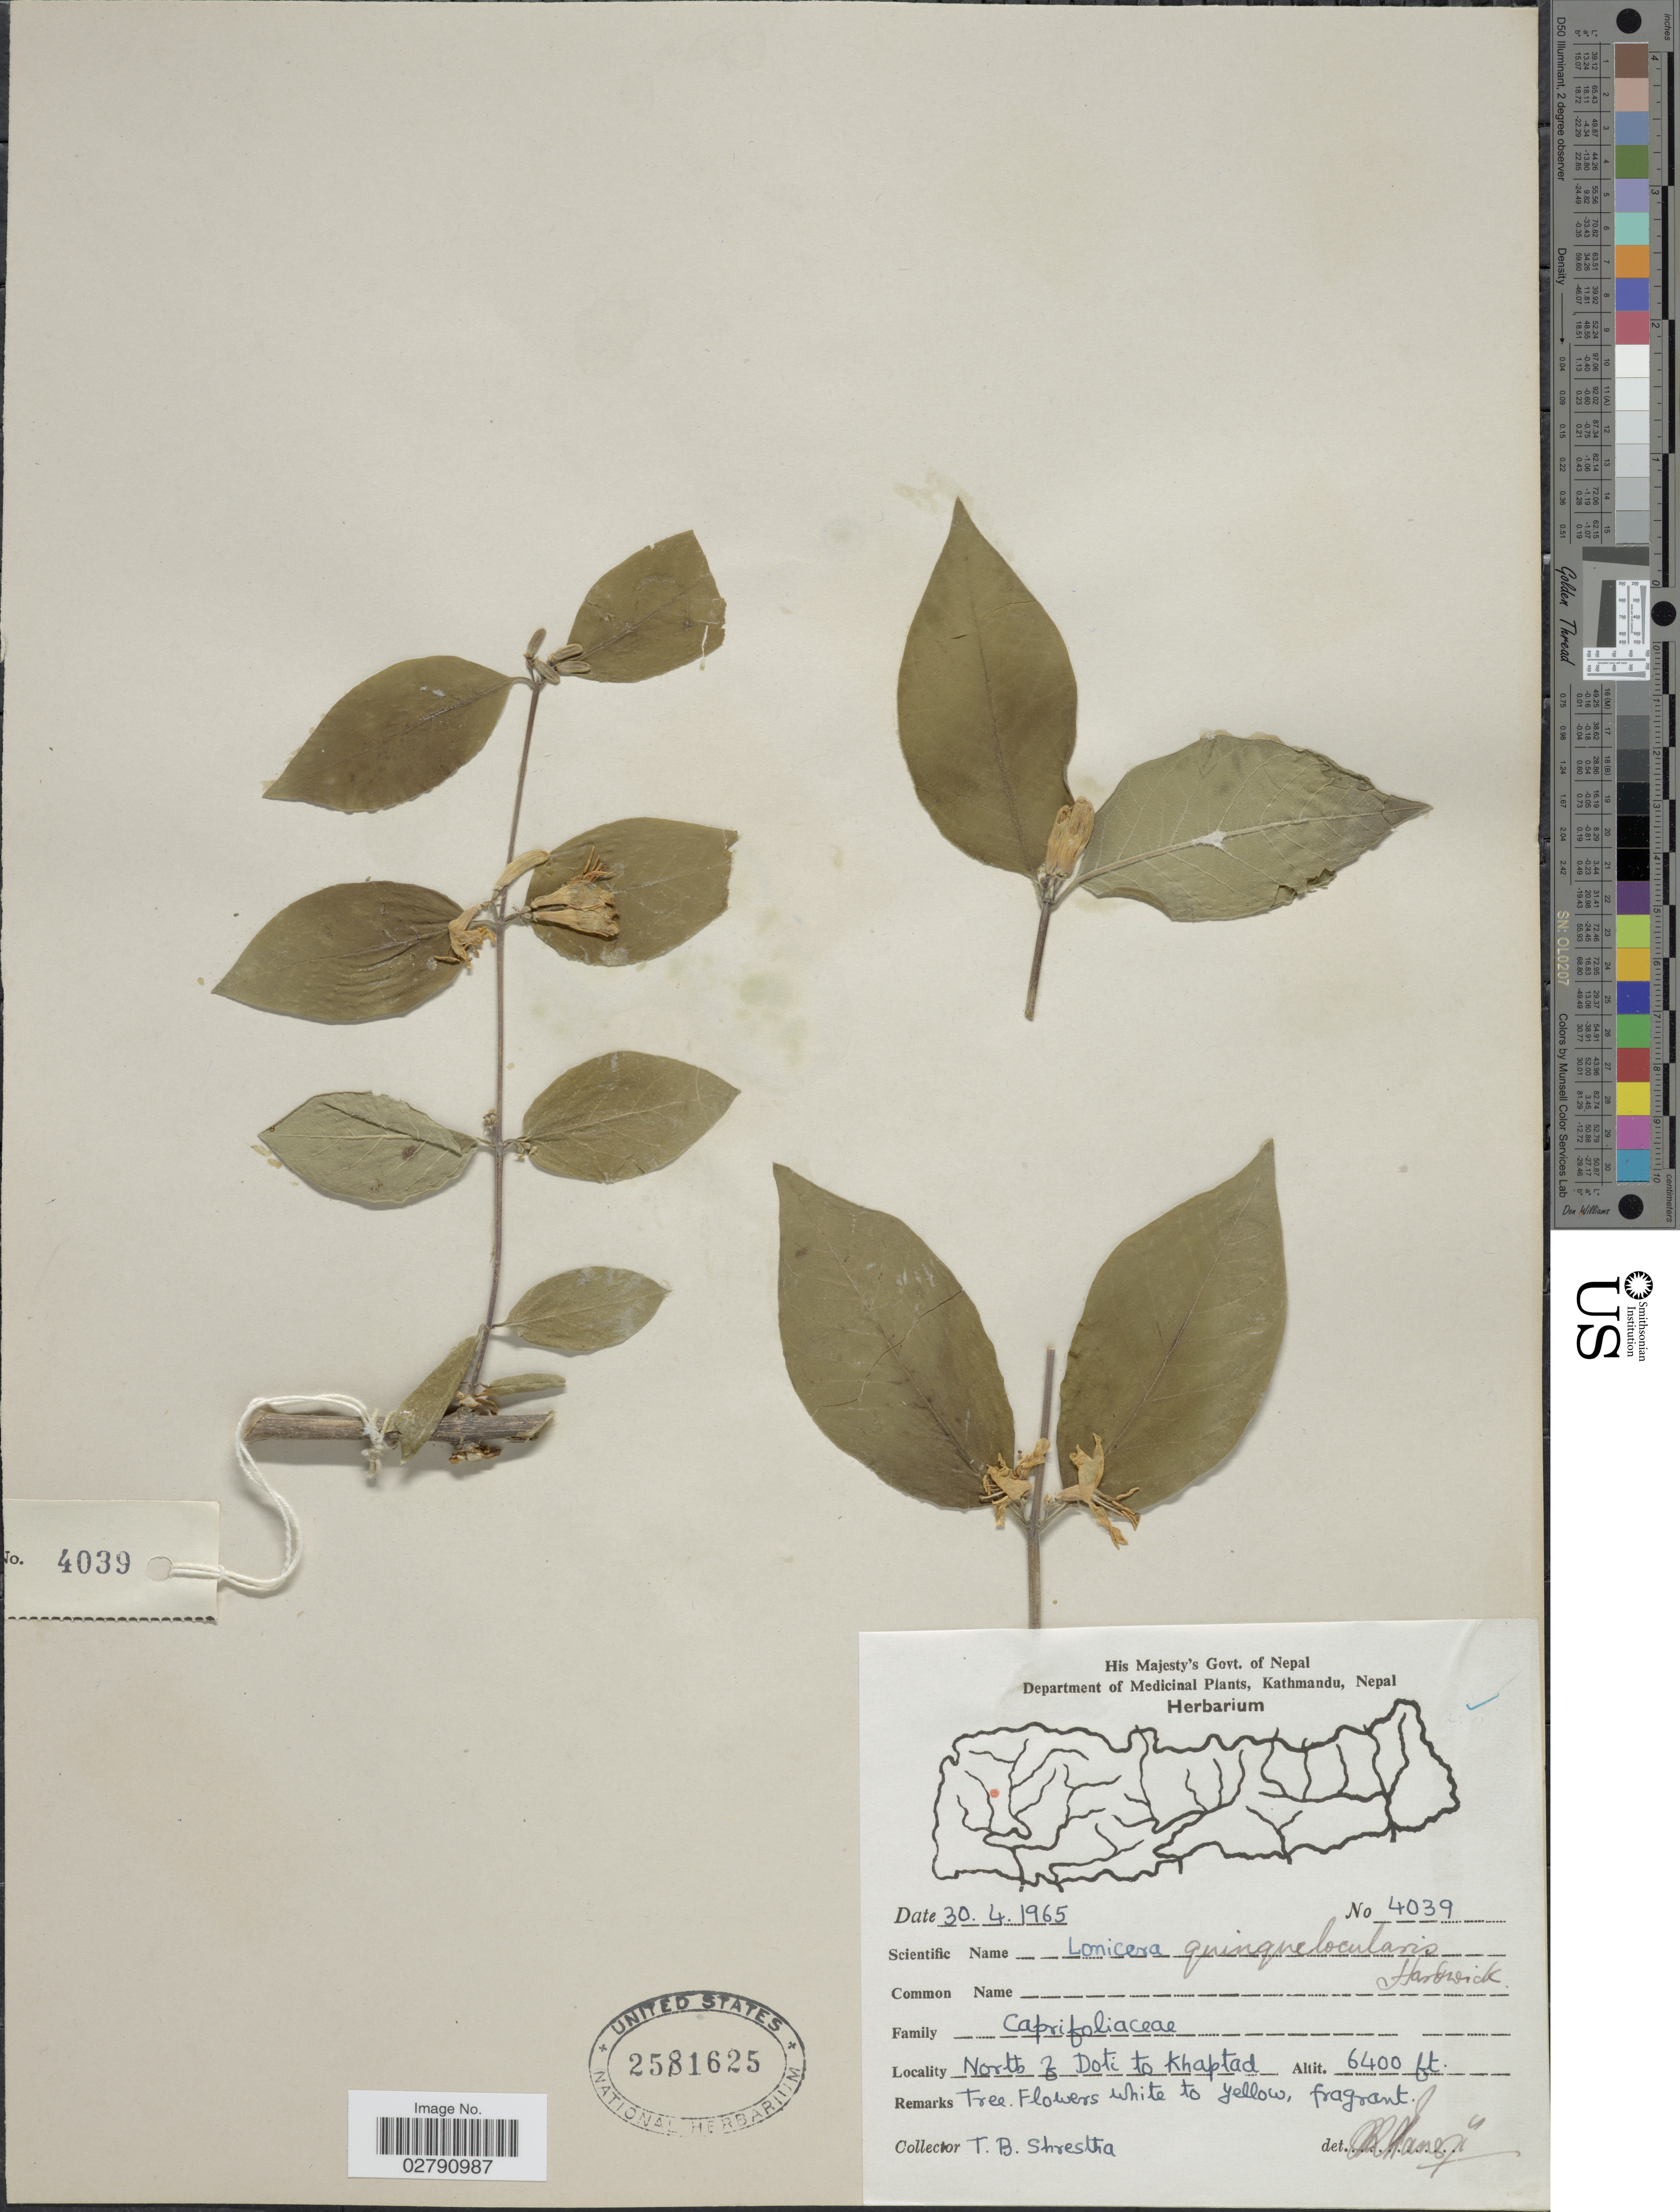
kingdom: Plantae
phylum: Tracheophyta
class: Magnoliopsida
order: Dipsacales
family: Caprifoliaceae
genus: Lonicera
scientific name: Lonicera quinquelocularis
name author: Hardw.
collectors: T. B. Shrestha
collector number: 4039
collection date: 1965-04-30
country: Nepal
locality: Kathmandu. North of Doti to Khaptad.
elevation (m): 1951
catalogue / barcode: US 2581625